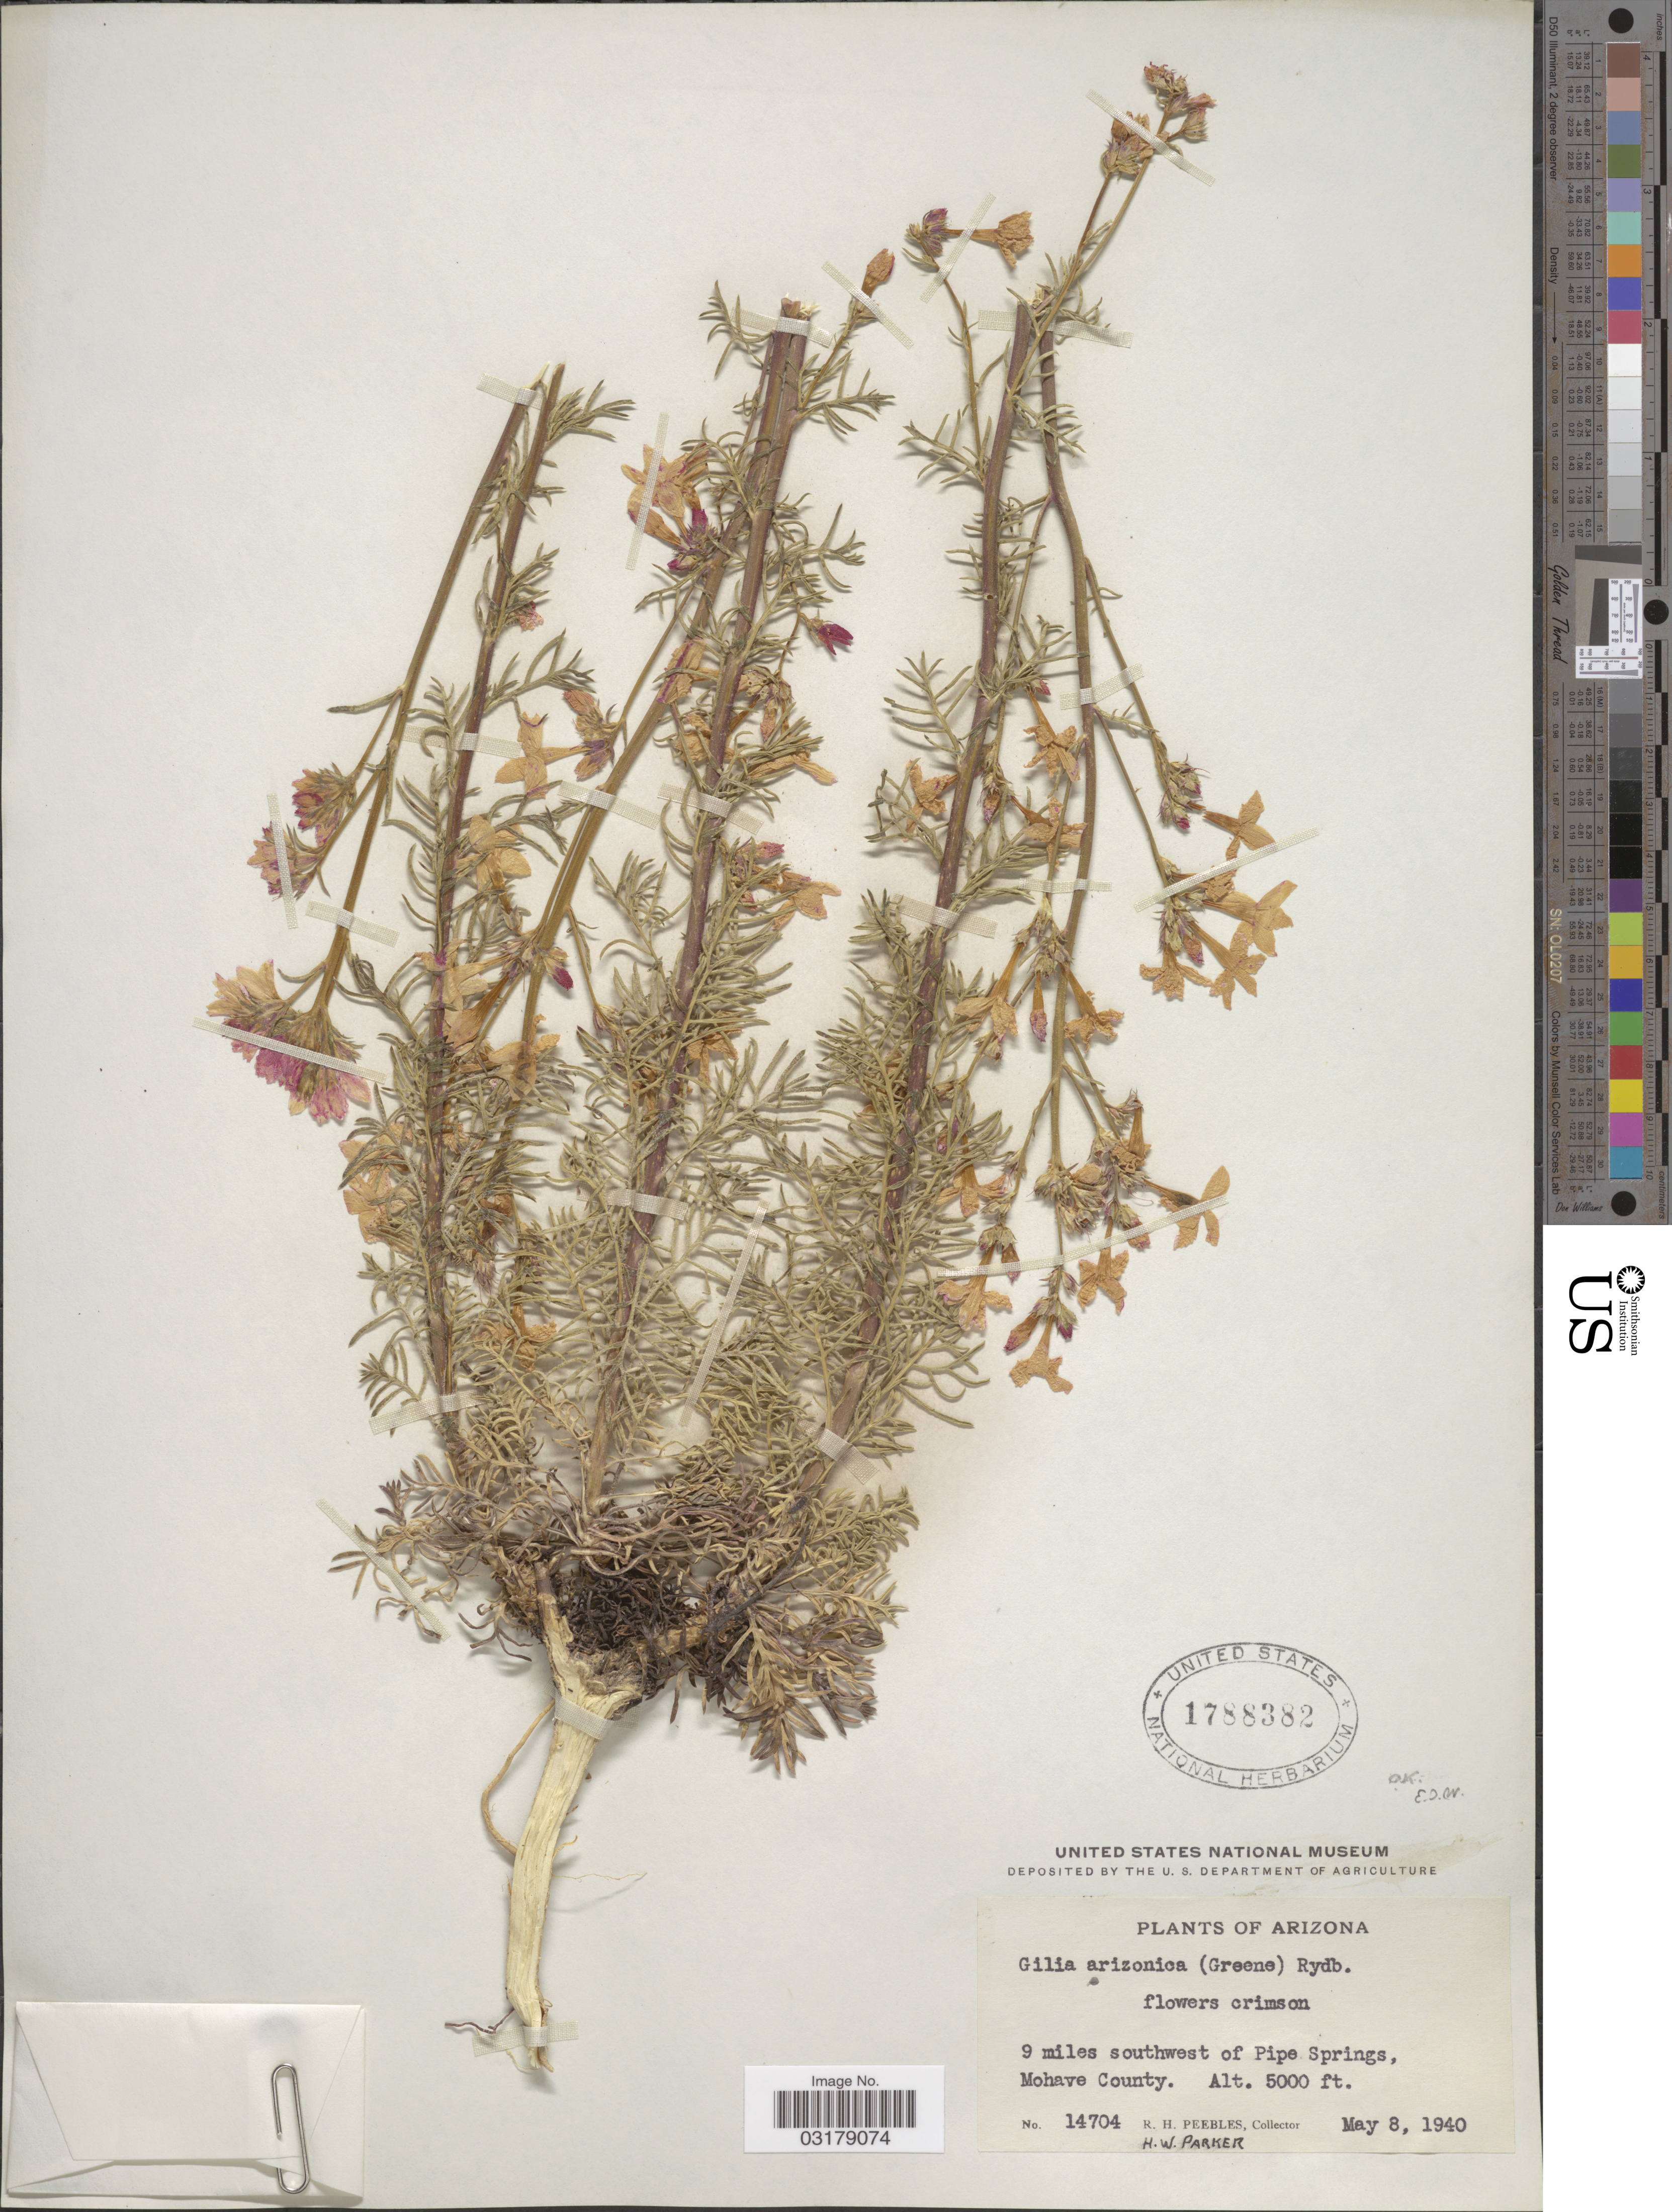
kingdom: Plantae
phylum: Tracheophyta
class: Magnoliopsida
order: Ericales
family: Polemoniaceae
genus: Ipomopsis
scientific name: Ipomopsis aggregata subsp. arizonica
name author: (Greene) V.E. Grant & A.D. Grant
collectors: R. H. Peebles & H. W. Parker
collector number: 14704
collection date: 1940-05-08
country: United States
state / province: Arizona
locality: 9 miles southwest of Pipe Springs, Mohave County.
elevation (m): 1524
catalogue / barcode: US 1788382